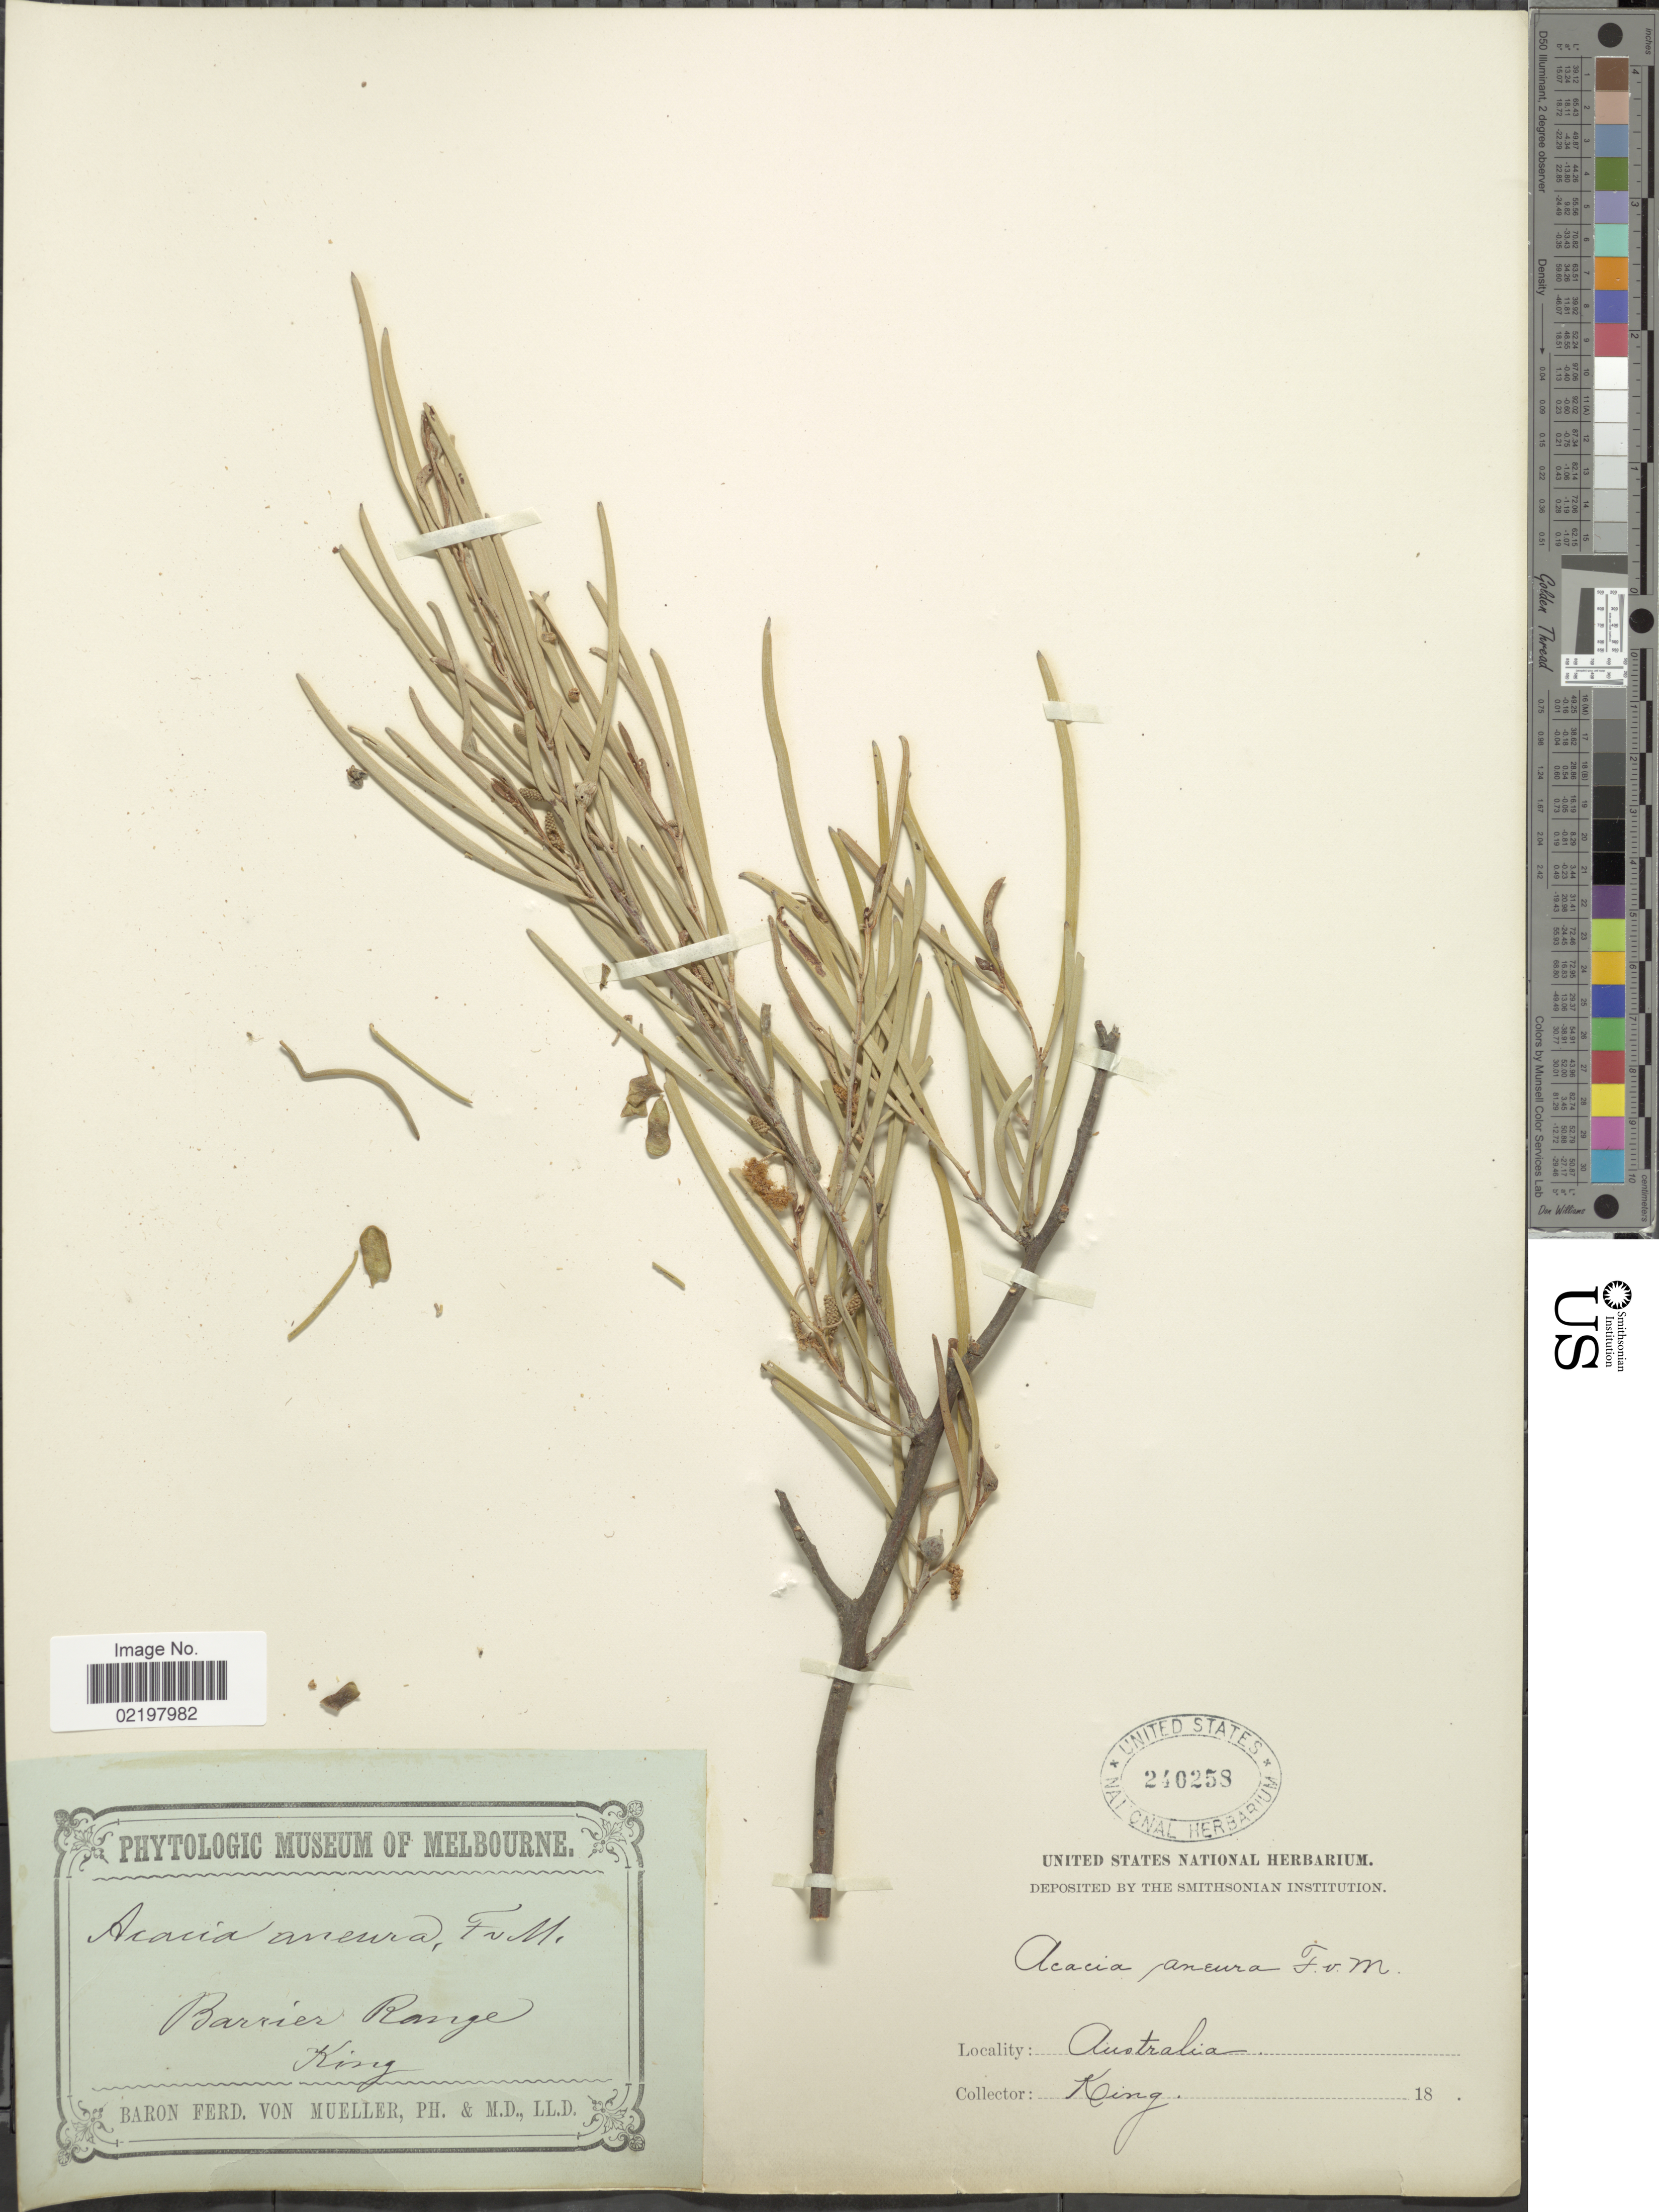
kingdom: Plantae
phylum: Tracheophyta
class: Magnoliopsida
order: Fabales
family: Fabaceae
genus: Acacia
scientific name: Acacia aneura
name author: F. Muell. ex Benth.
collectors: King, --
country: Australia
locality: Barrier Range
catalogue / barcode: US 240258